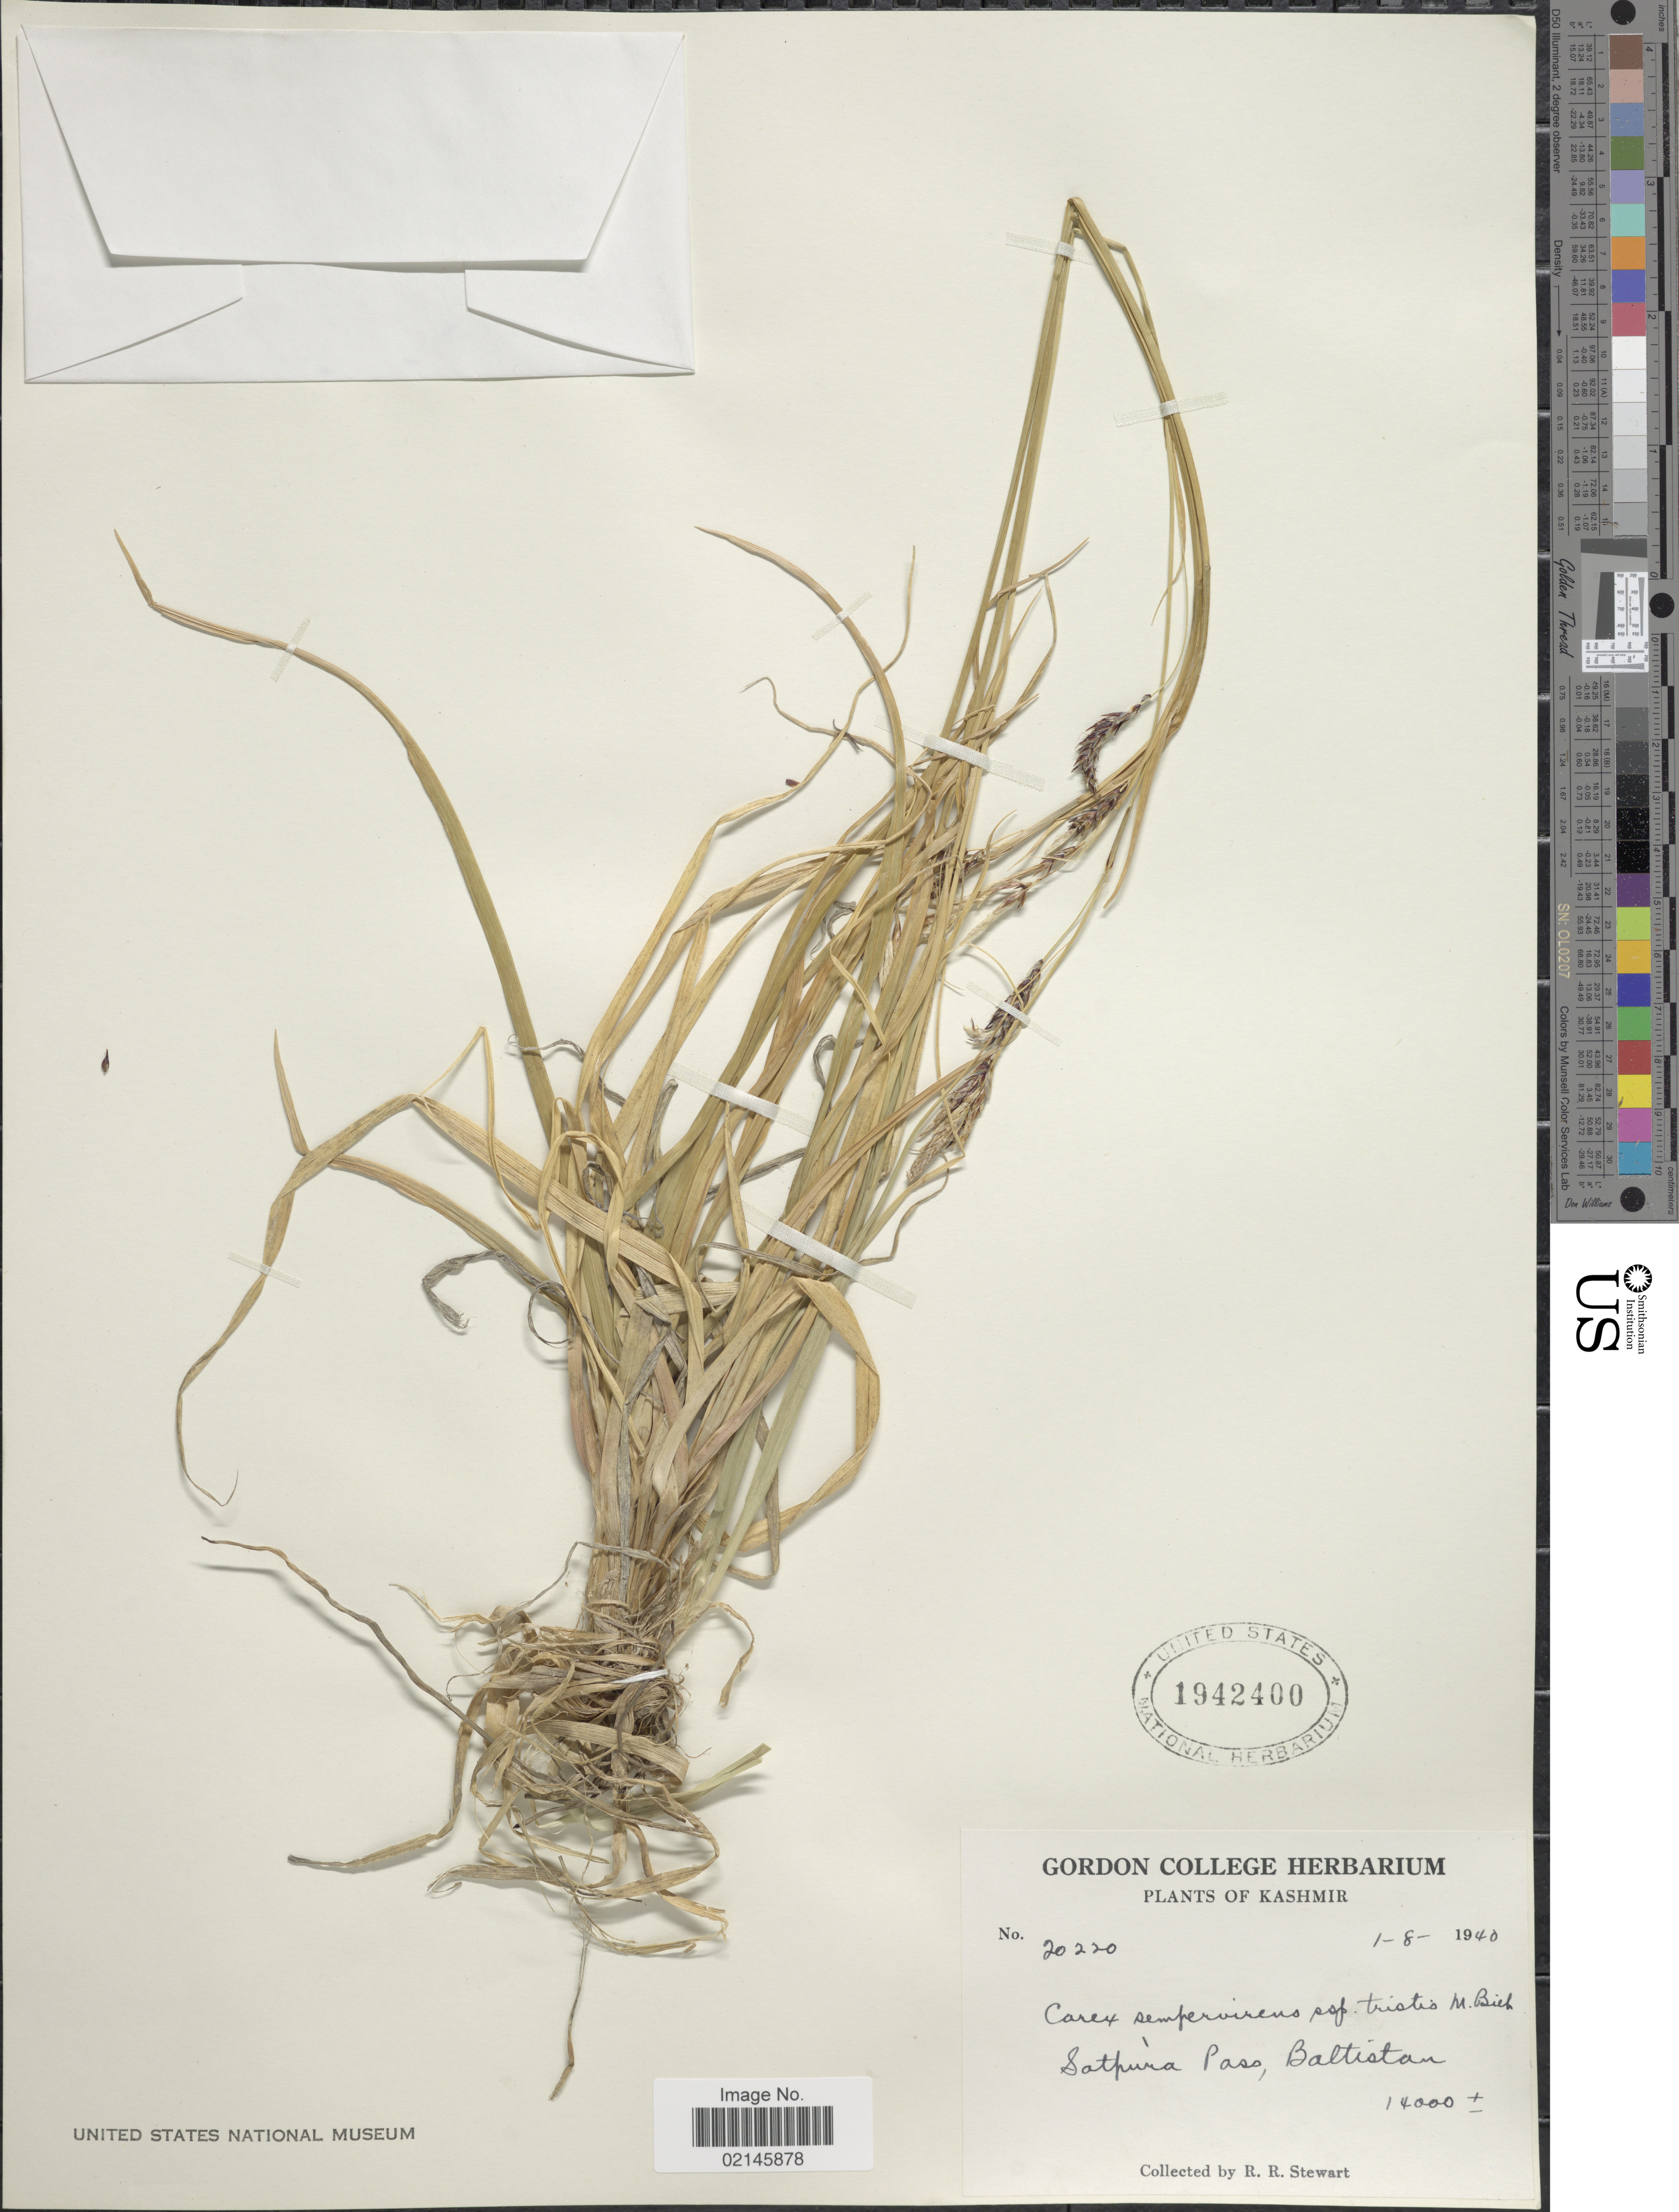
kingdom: Plantae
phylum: Tracheophyta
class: Liliopsida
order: Poales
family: Cyperaceae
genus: Carex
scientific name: Carex sempervirens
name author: Vill.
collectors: R. R. Stewart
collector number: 20220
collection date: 1940-08-01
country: Pakistan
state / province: Gilgit-Baltistan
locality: Kashmir, Sathpura Pass, Baltistan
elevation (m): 4267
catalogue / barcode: US 1942400